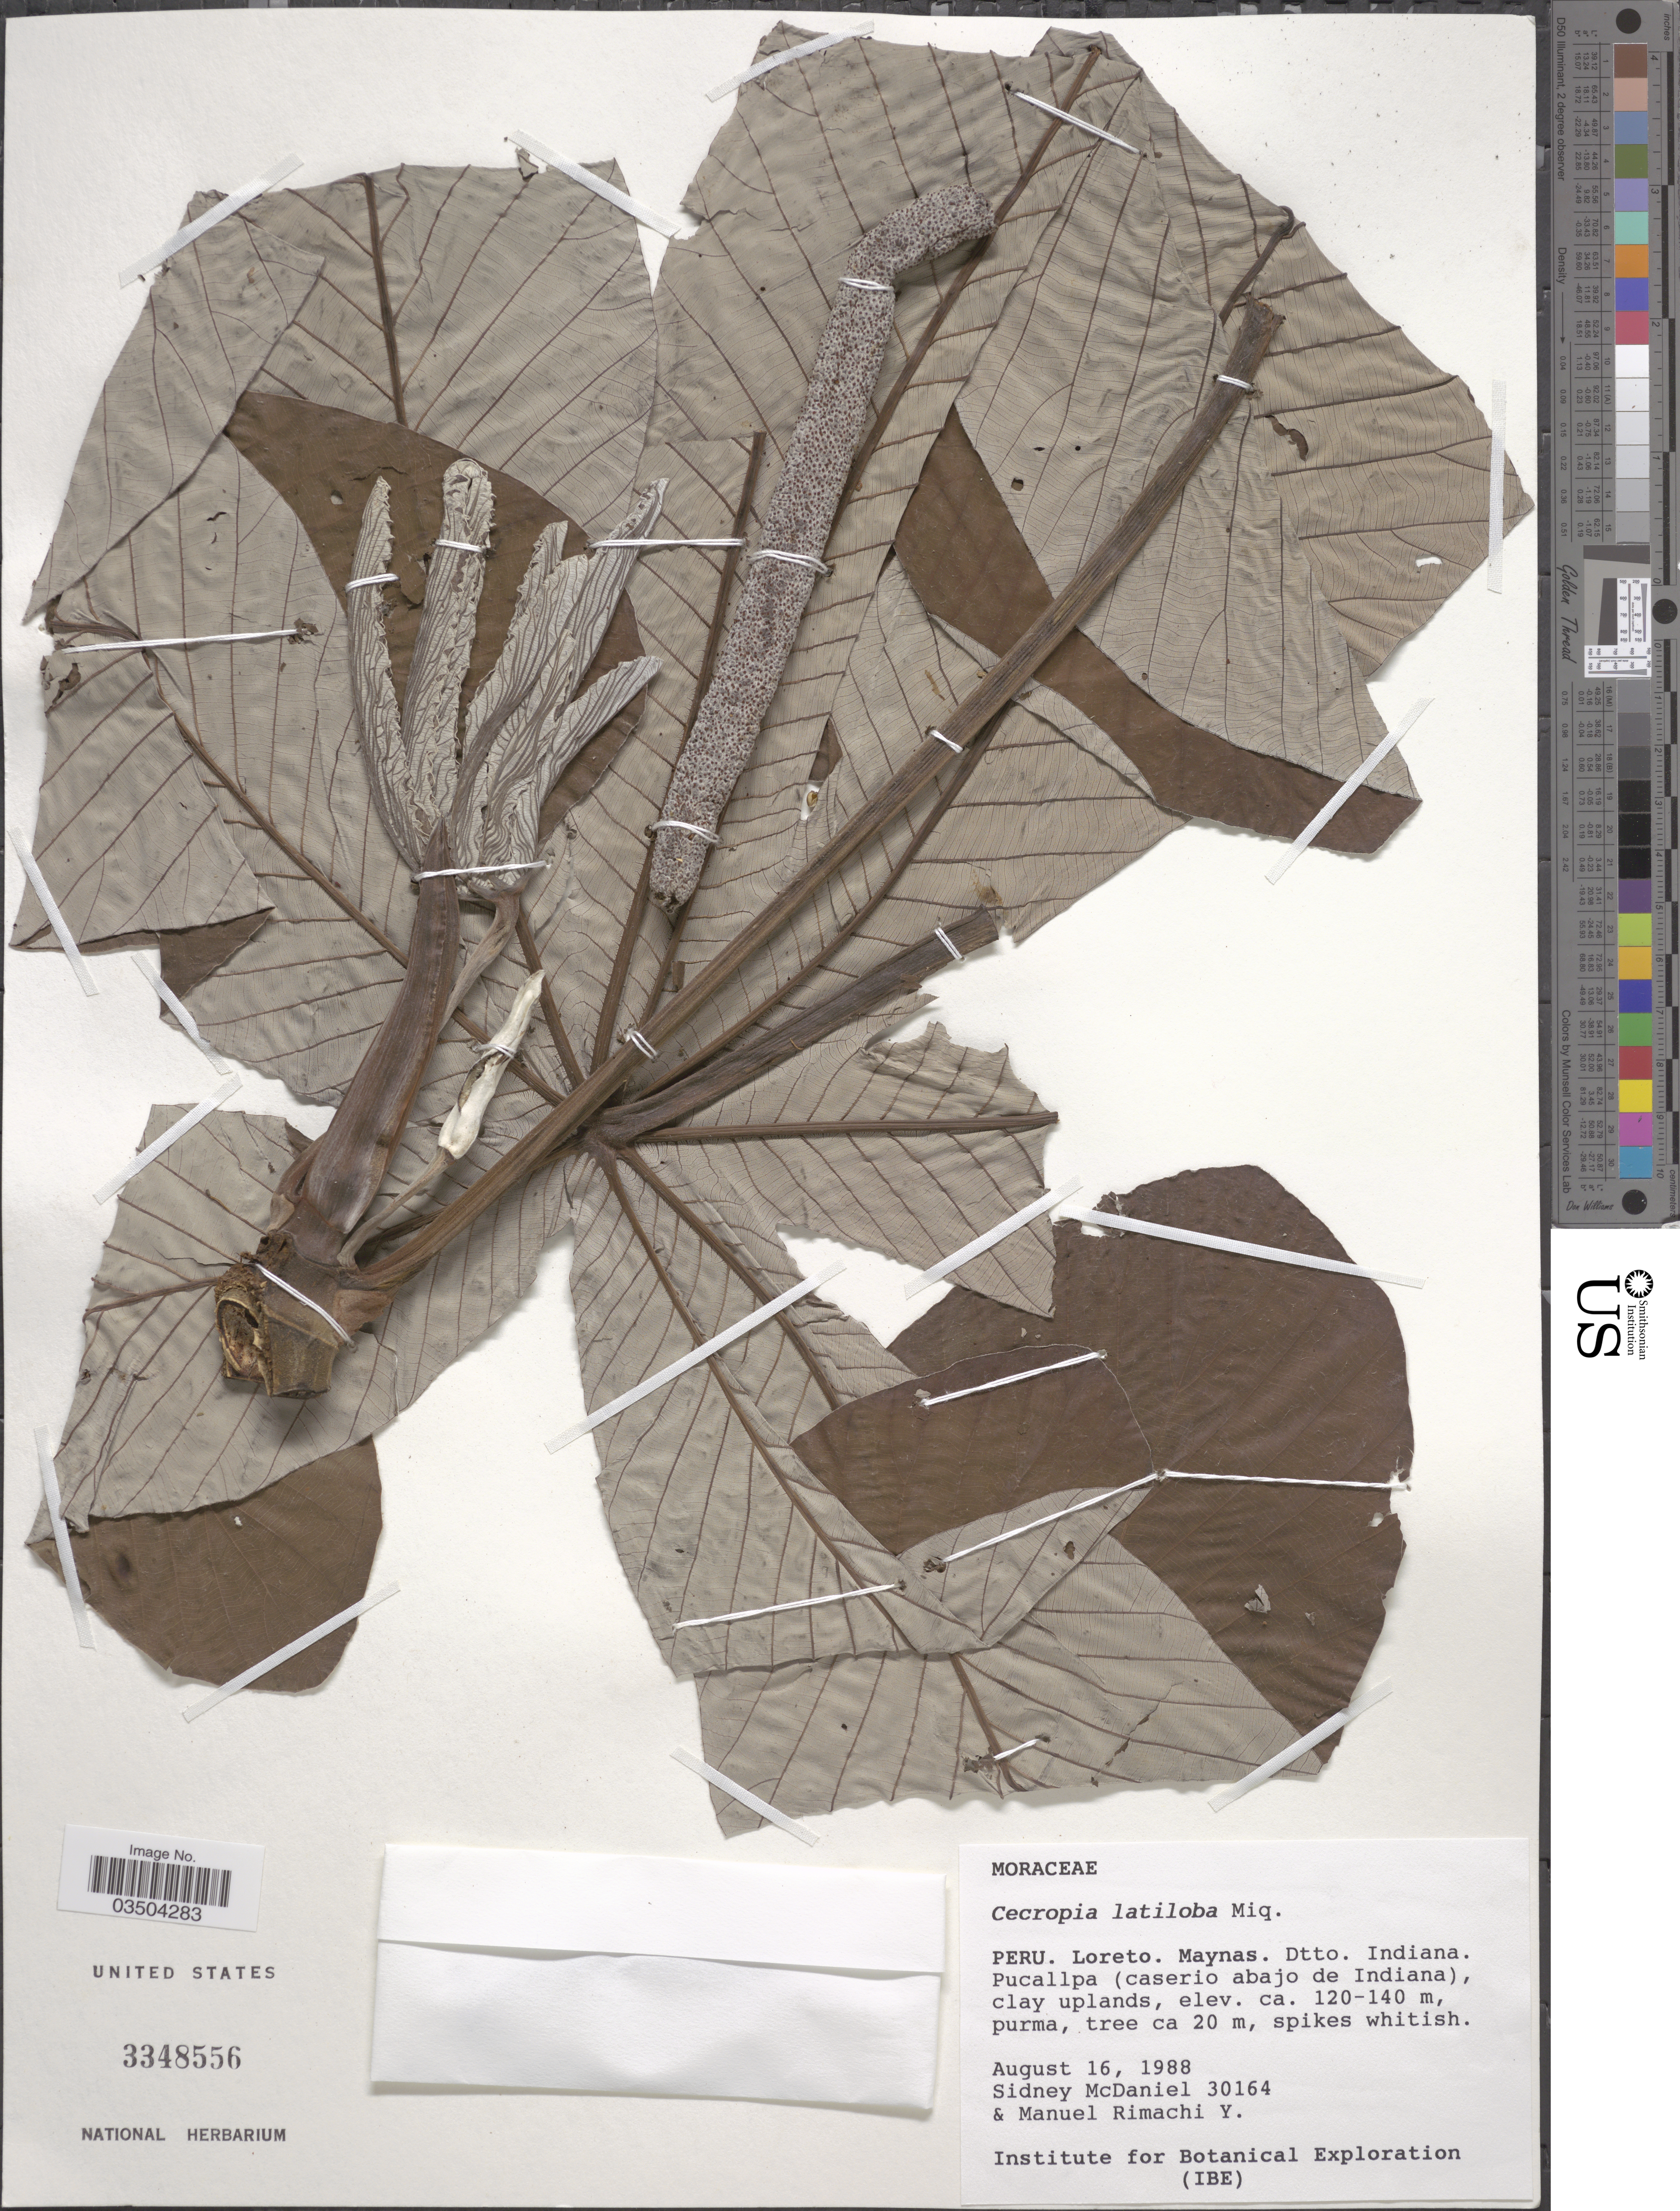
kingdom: Plantae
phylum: Tracheophyta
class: Magnoliopsida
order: Rosales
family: Urticaceae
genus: Cecropia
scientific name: Cecropia latiloba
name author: Miq.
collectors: S. McDaniel & M. Rimachi Y.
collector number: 30164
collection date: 1988-08-16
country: Peru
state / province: Loreto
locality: Maynas. Dtto. Indiana. Pucallpa (caserio abajo de Indiana).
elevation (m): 120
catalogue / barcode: US 3348556